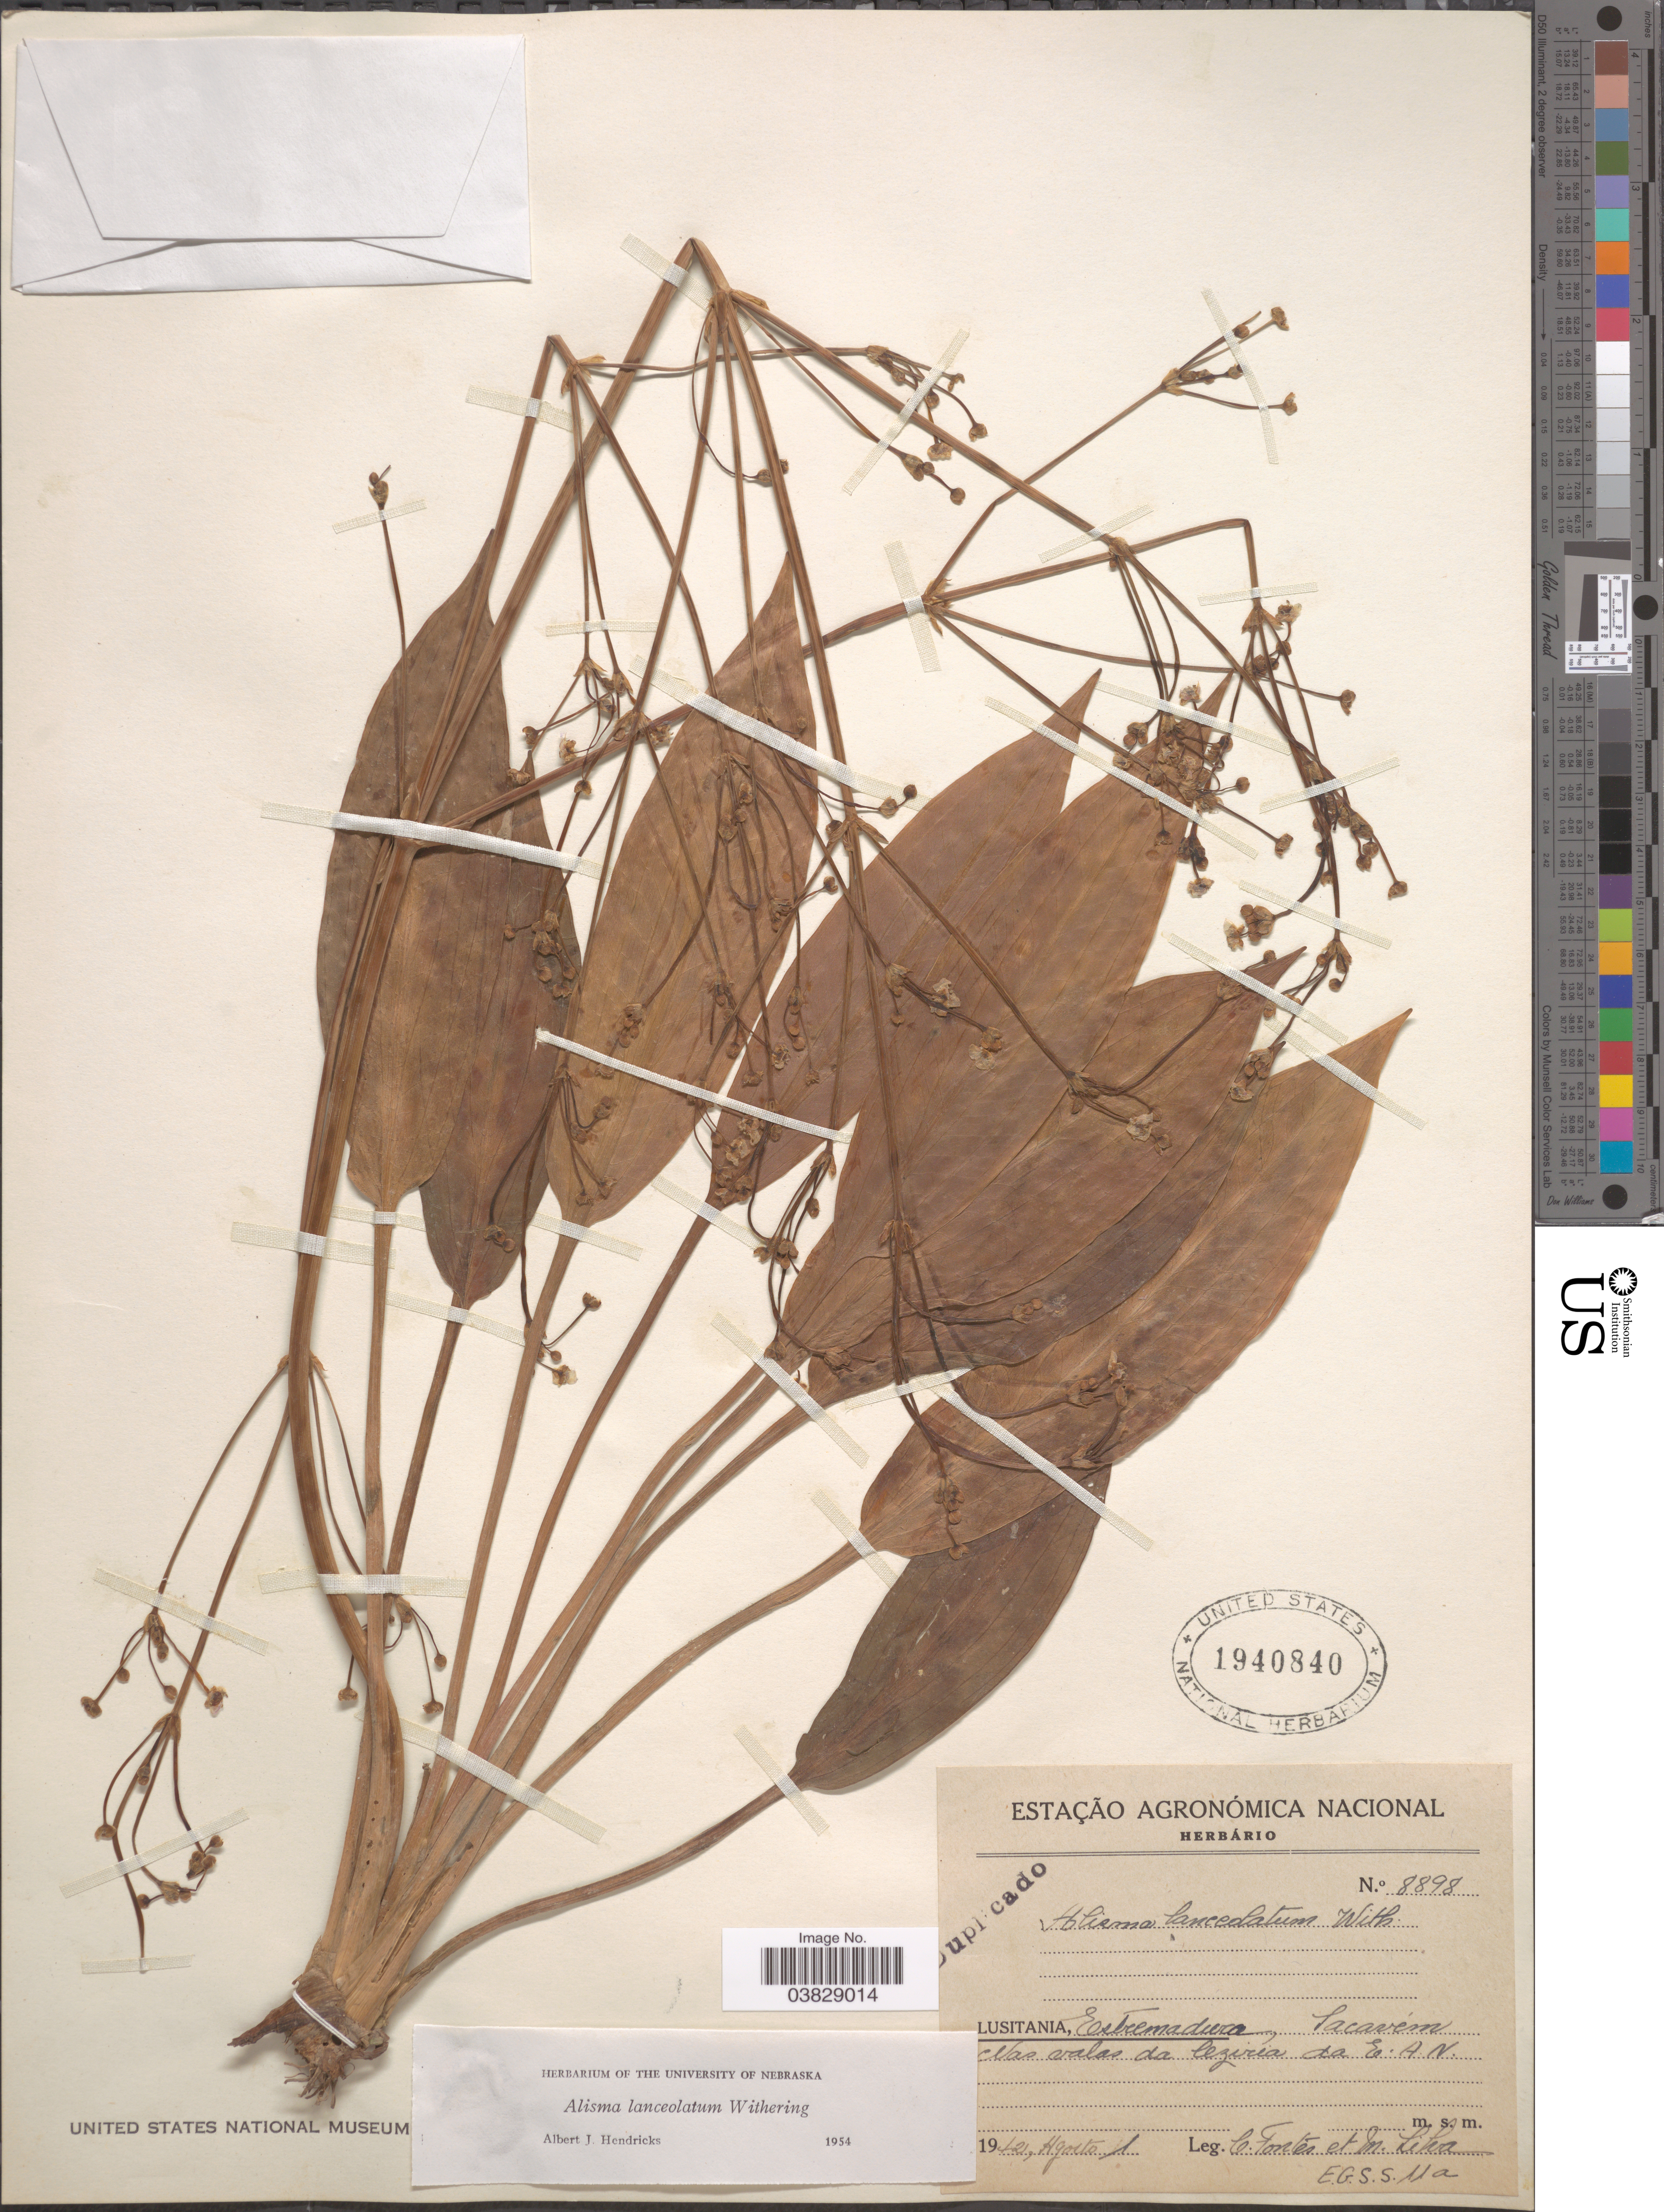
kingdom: Plantae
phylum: Tracheophyta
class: Liliopsida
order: Alismatales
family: Alismataceae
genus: Alisma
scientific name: Alisma lanceolatum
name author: With.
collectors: C. Fontes & M. Lika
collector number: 8898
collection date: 1942-08-01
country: Portugal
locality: Lusitania, Estremadura, Sacavém Nas valas da leziria da E. A. N.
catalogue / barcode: US 1940840